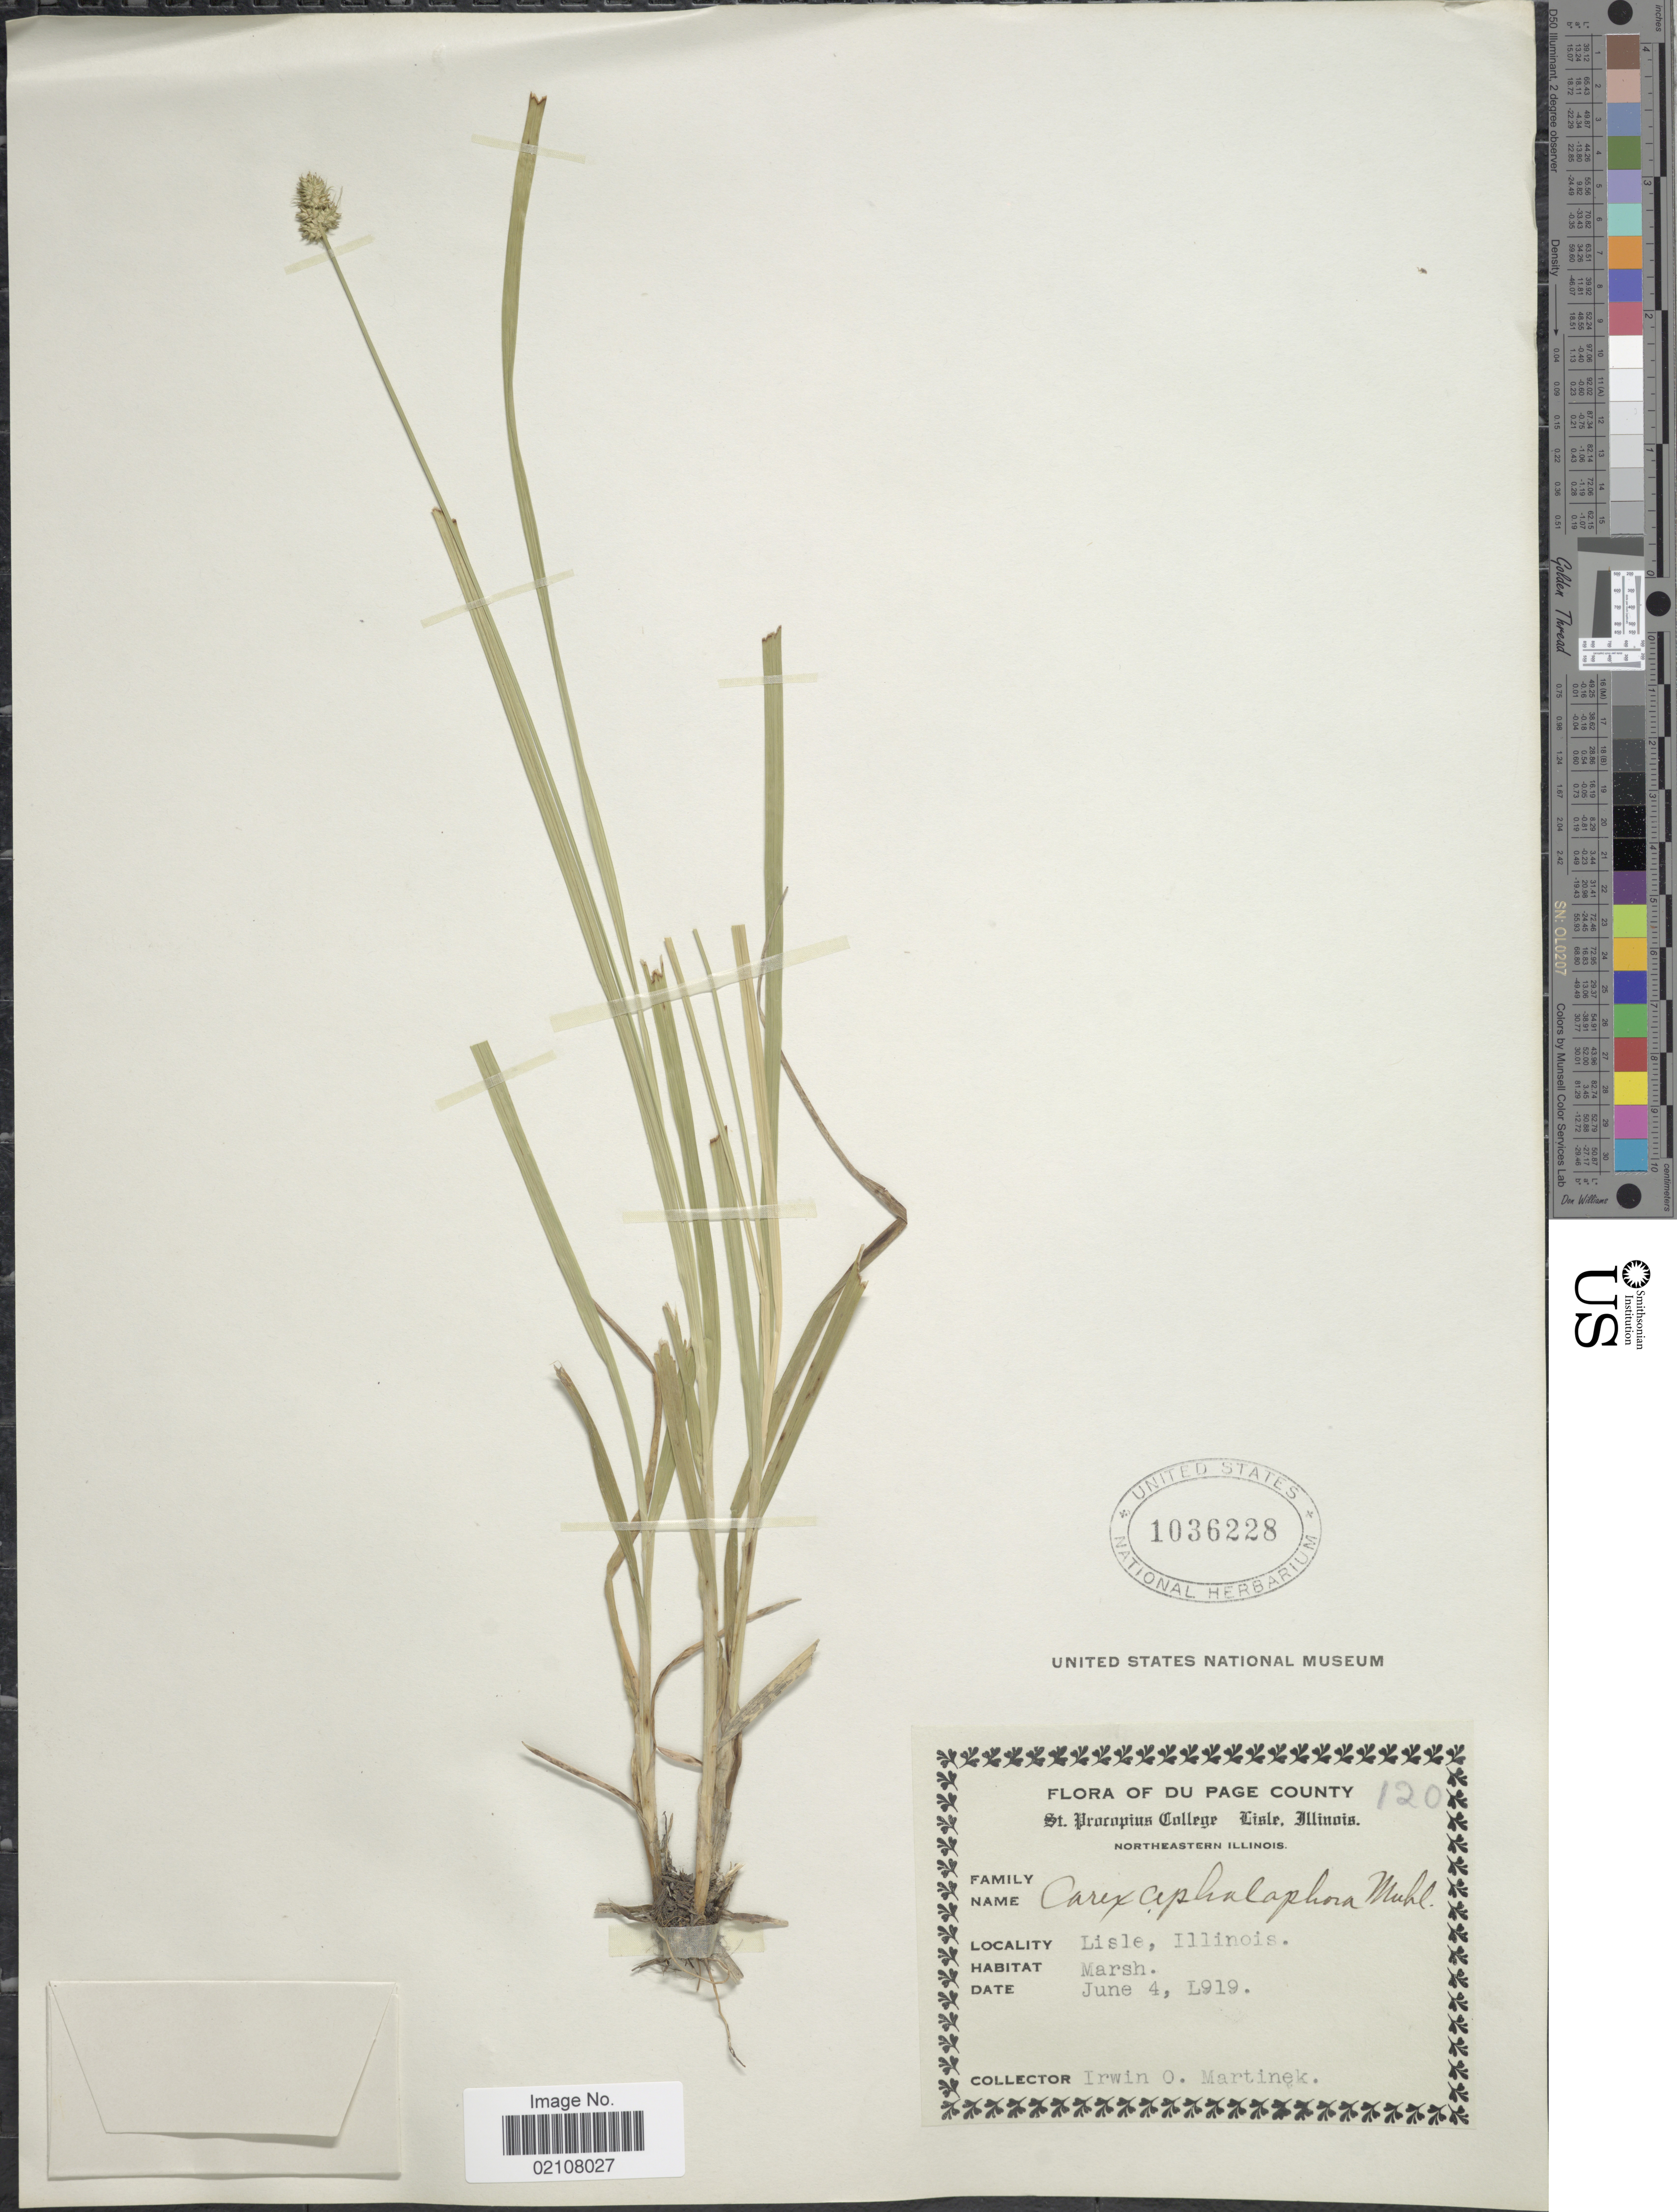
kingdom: Plantae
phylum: Tracheophyta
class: Liliopsida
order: Poales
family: Cyperaceae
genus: Carex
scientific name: Carex cephalophora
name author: Muhl. ex Willd.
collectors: I. Martinek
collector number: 120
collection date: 1919-06-04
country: United States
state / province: Illinois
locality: Du Page County, St Procopius College, Lisle, Northeastern Illinois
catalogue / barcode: US 1036228